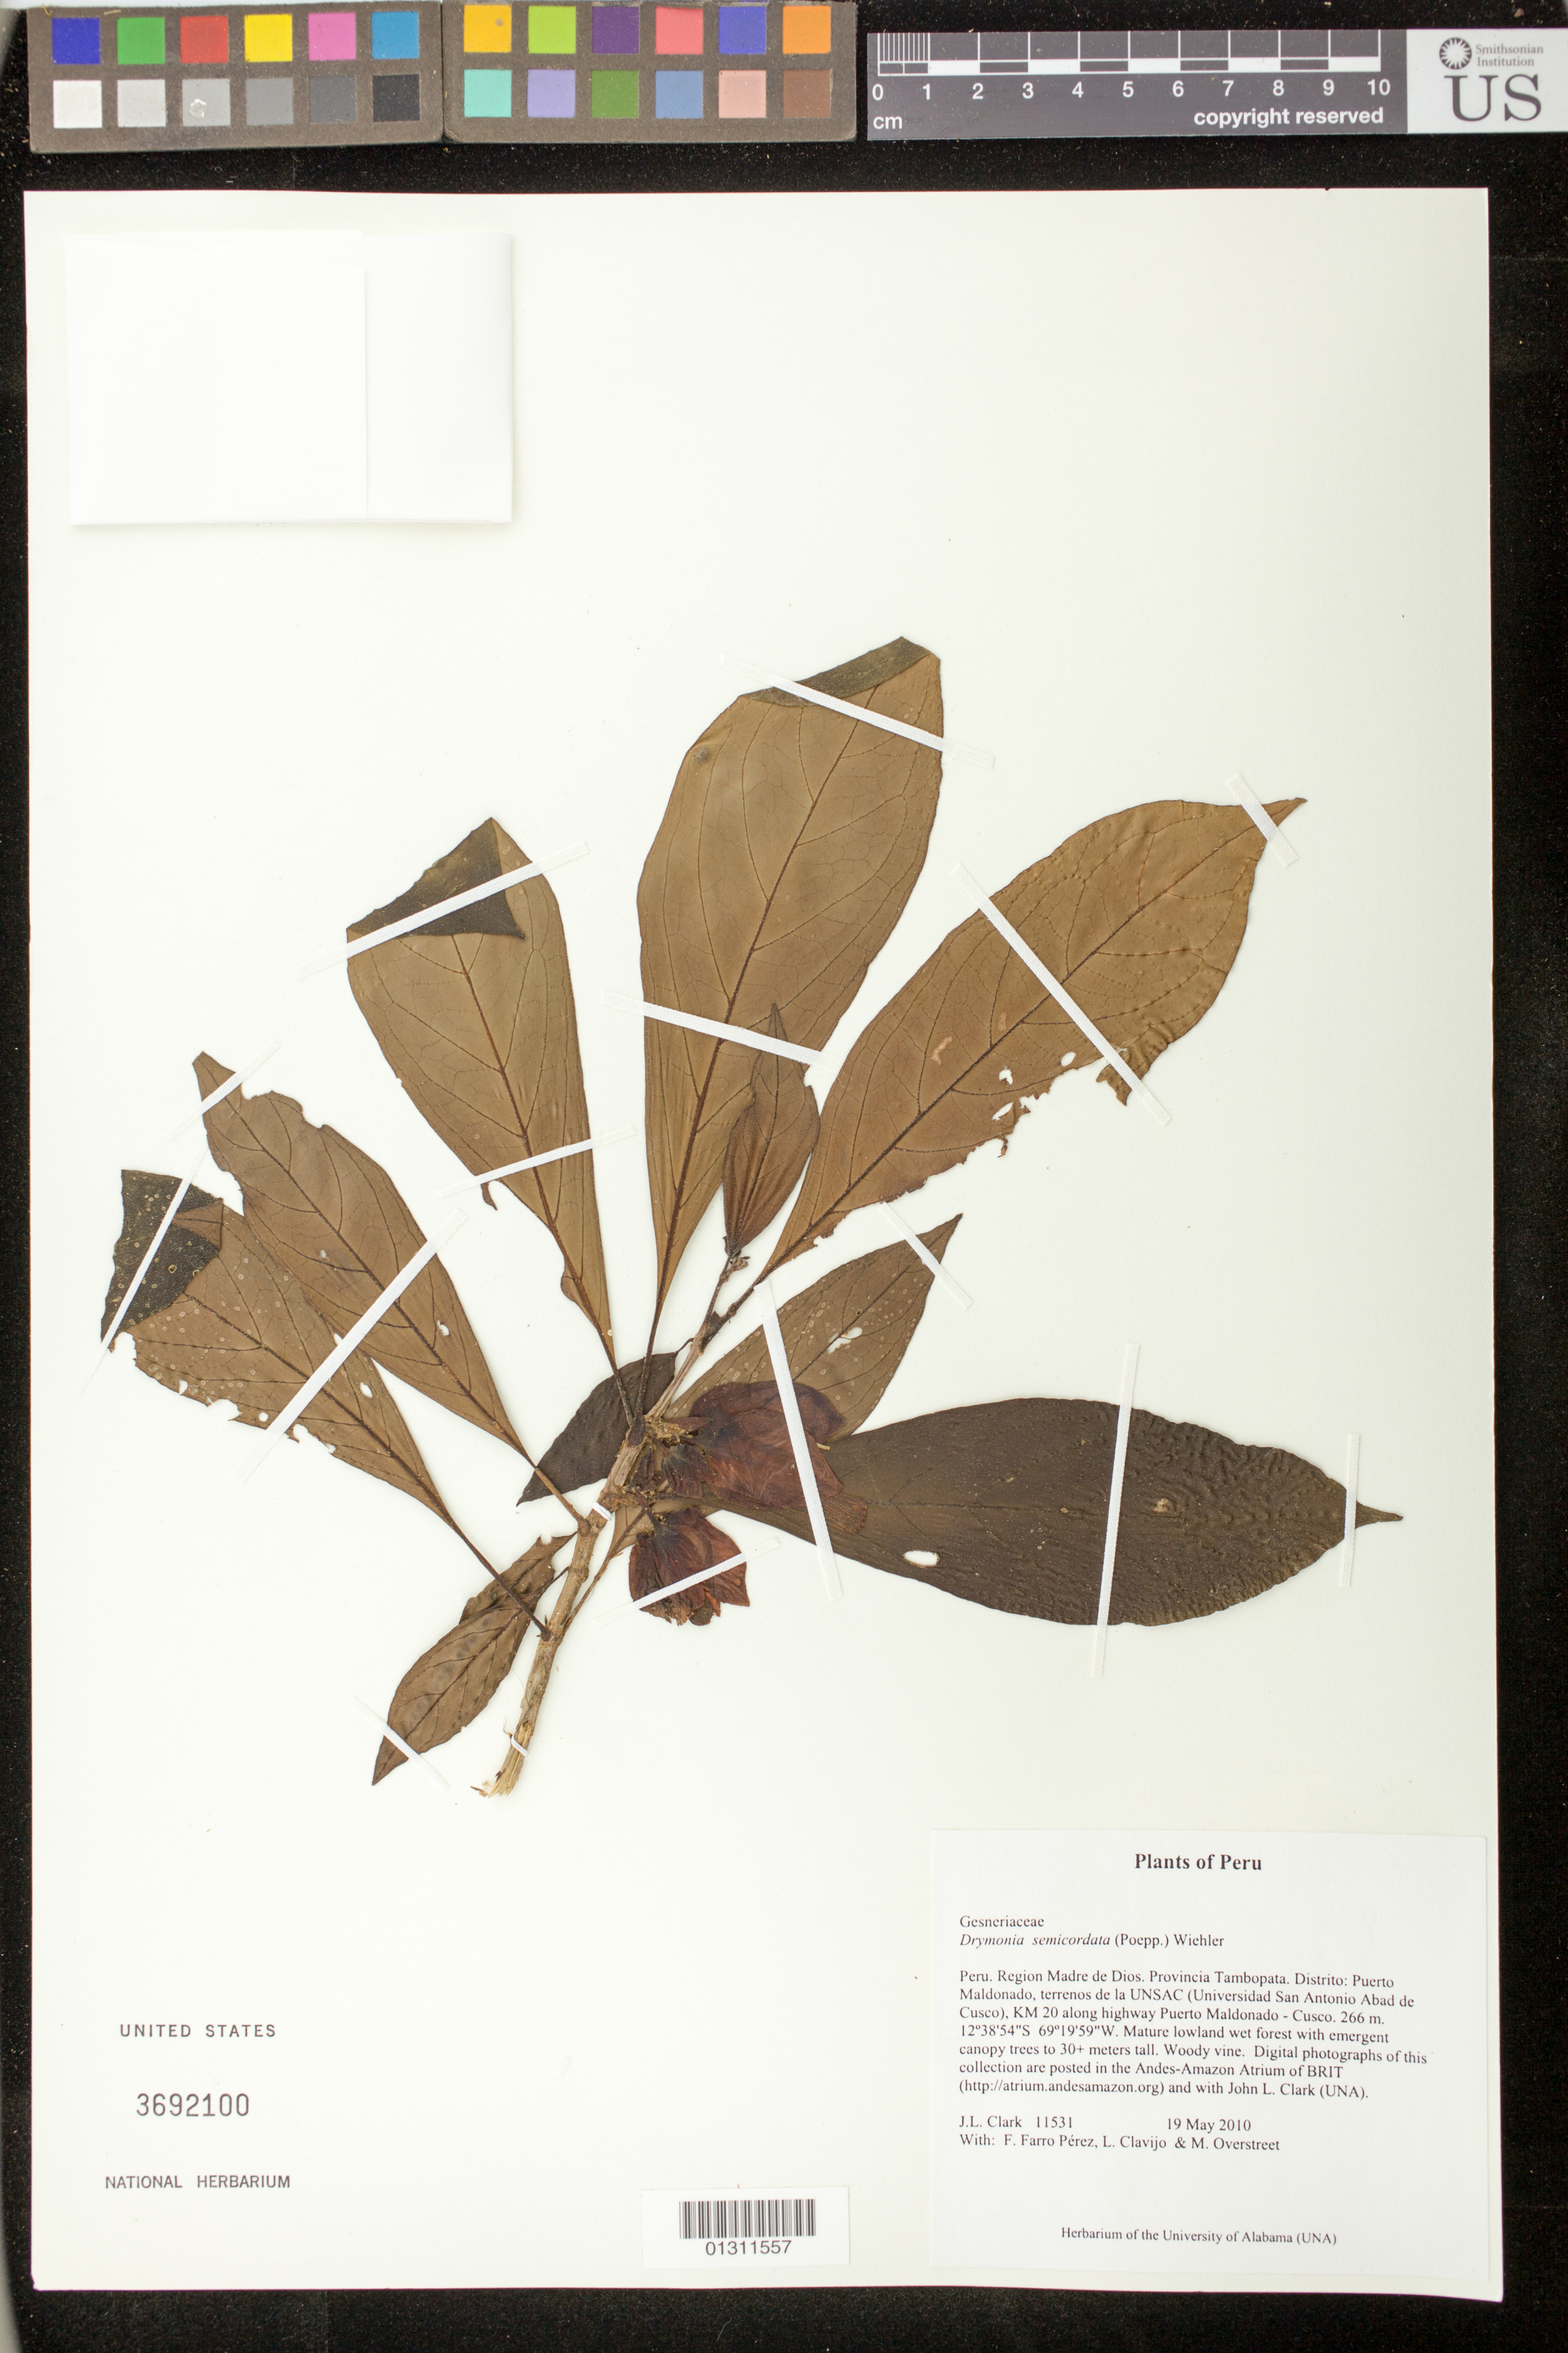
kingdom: Plantae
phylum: Tracheophyta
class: Magnoliopsida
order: Lamiales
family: Gesneriaceae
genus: Drymonia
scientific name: Drymonia semicordata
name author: (Poepp.) Wiehler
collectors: J. L. Clark, F. Farro Pérez, L. Clavijo & M. Overstreet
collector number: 11531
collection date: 2010-05-19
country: Peru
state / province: Madre de Dios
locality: Provincia Tambopata. Distrito Puerto Maldonado, terrenos de la UNSAC (Universidad San Antonio Abad de Cusco), km 20 along highway Puerto Maldonado - Cusco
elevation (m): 266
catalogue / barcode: US 3692100